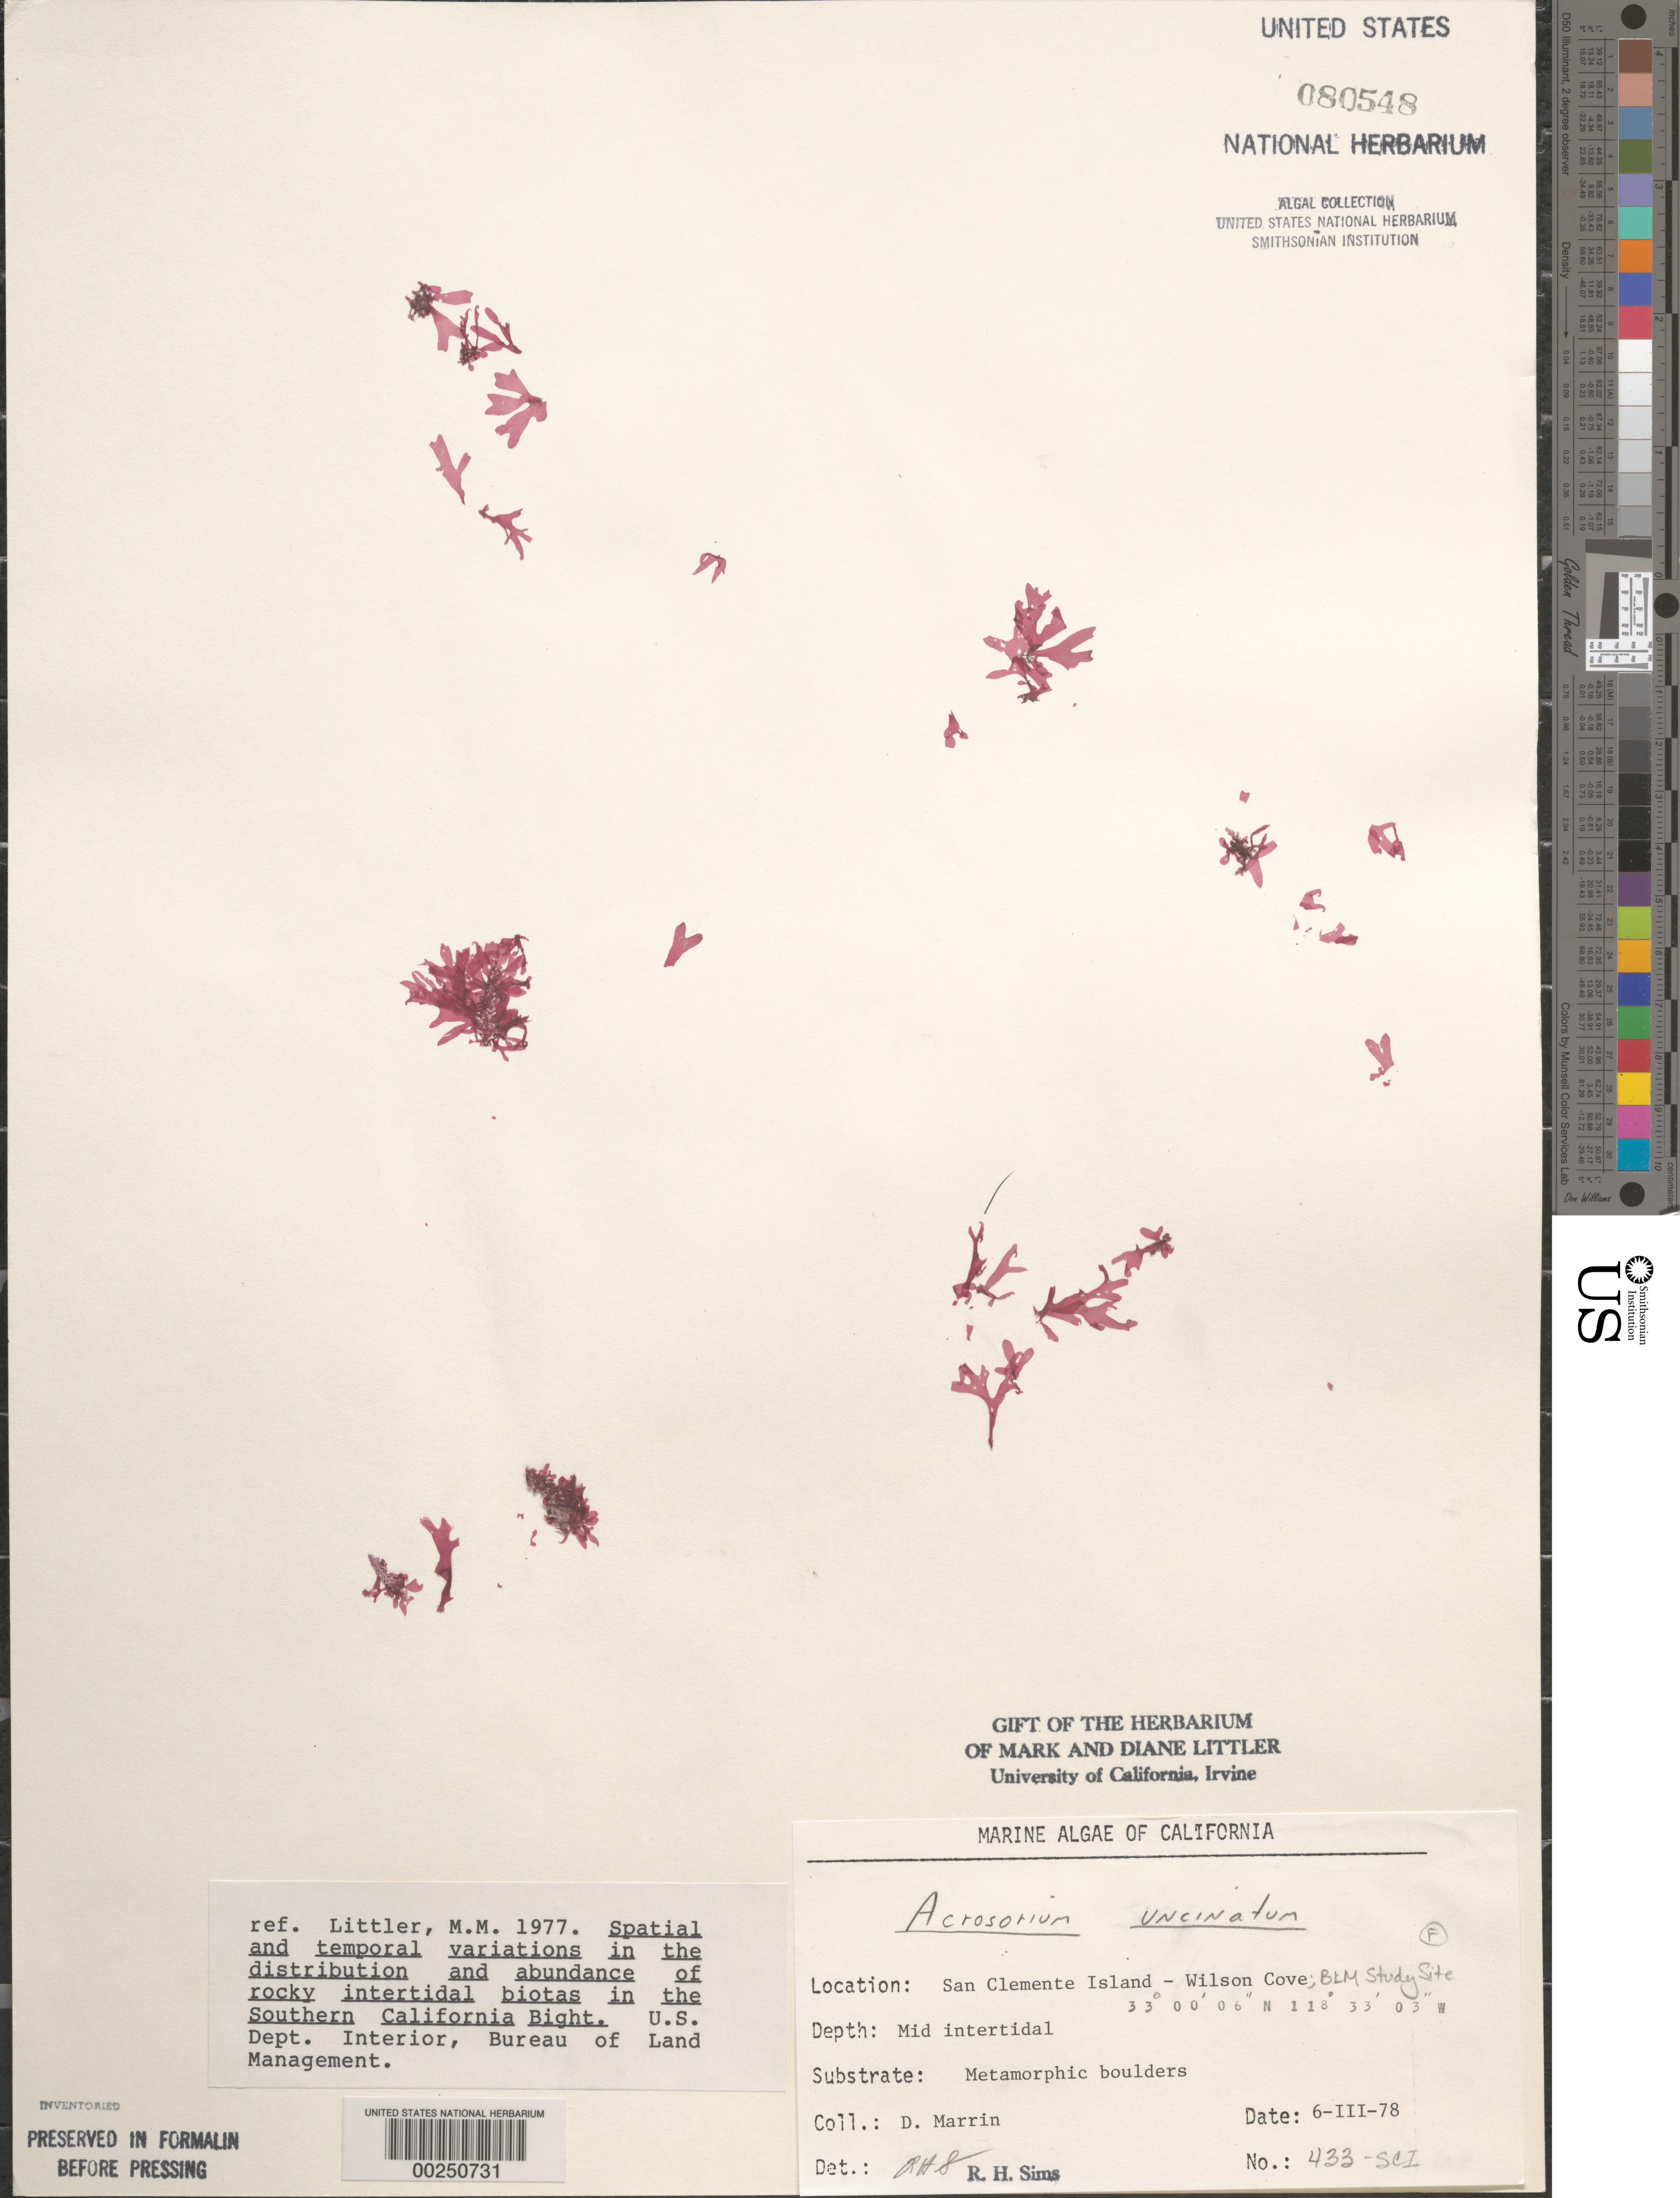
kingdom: Plantae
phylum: Rhodophyta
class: Florideophyceae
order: Ceramiales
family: Delesseriaceae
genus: Cryptopleura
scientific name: Cryptopleura ramosa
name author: (Huds.) L.M. Newton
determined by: Algae name updating Project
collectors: D. Marrin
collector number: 433-sci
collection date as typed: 06 Mar 1978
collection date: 1978-03-06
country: United States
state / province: California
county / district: Los Angeles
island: San Clemente Island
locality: Wilson Cove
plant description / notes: BLM-SOCALBIGHT Rocky Intertidal Survey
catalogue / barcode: US 80548